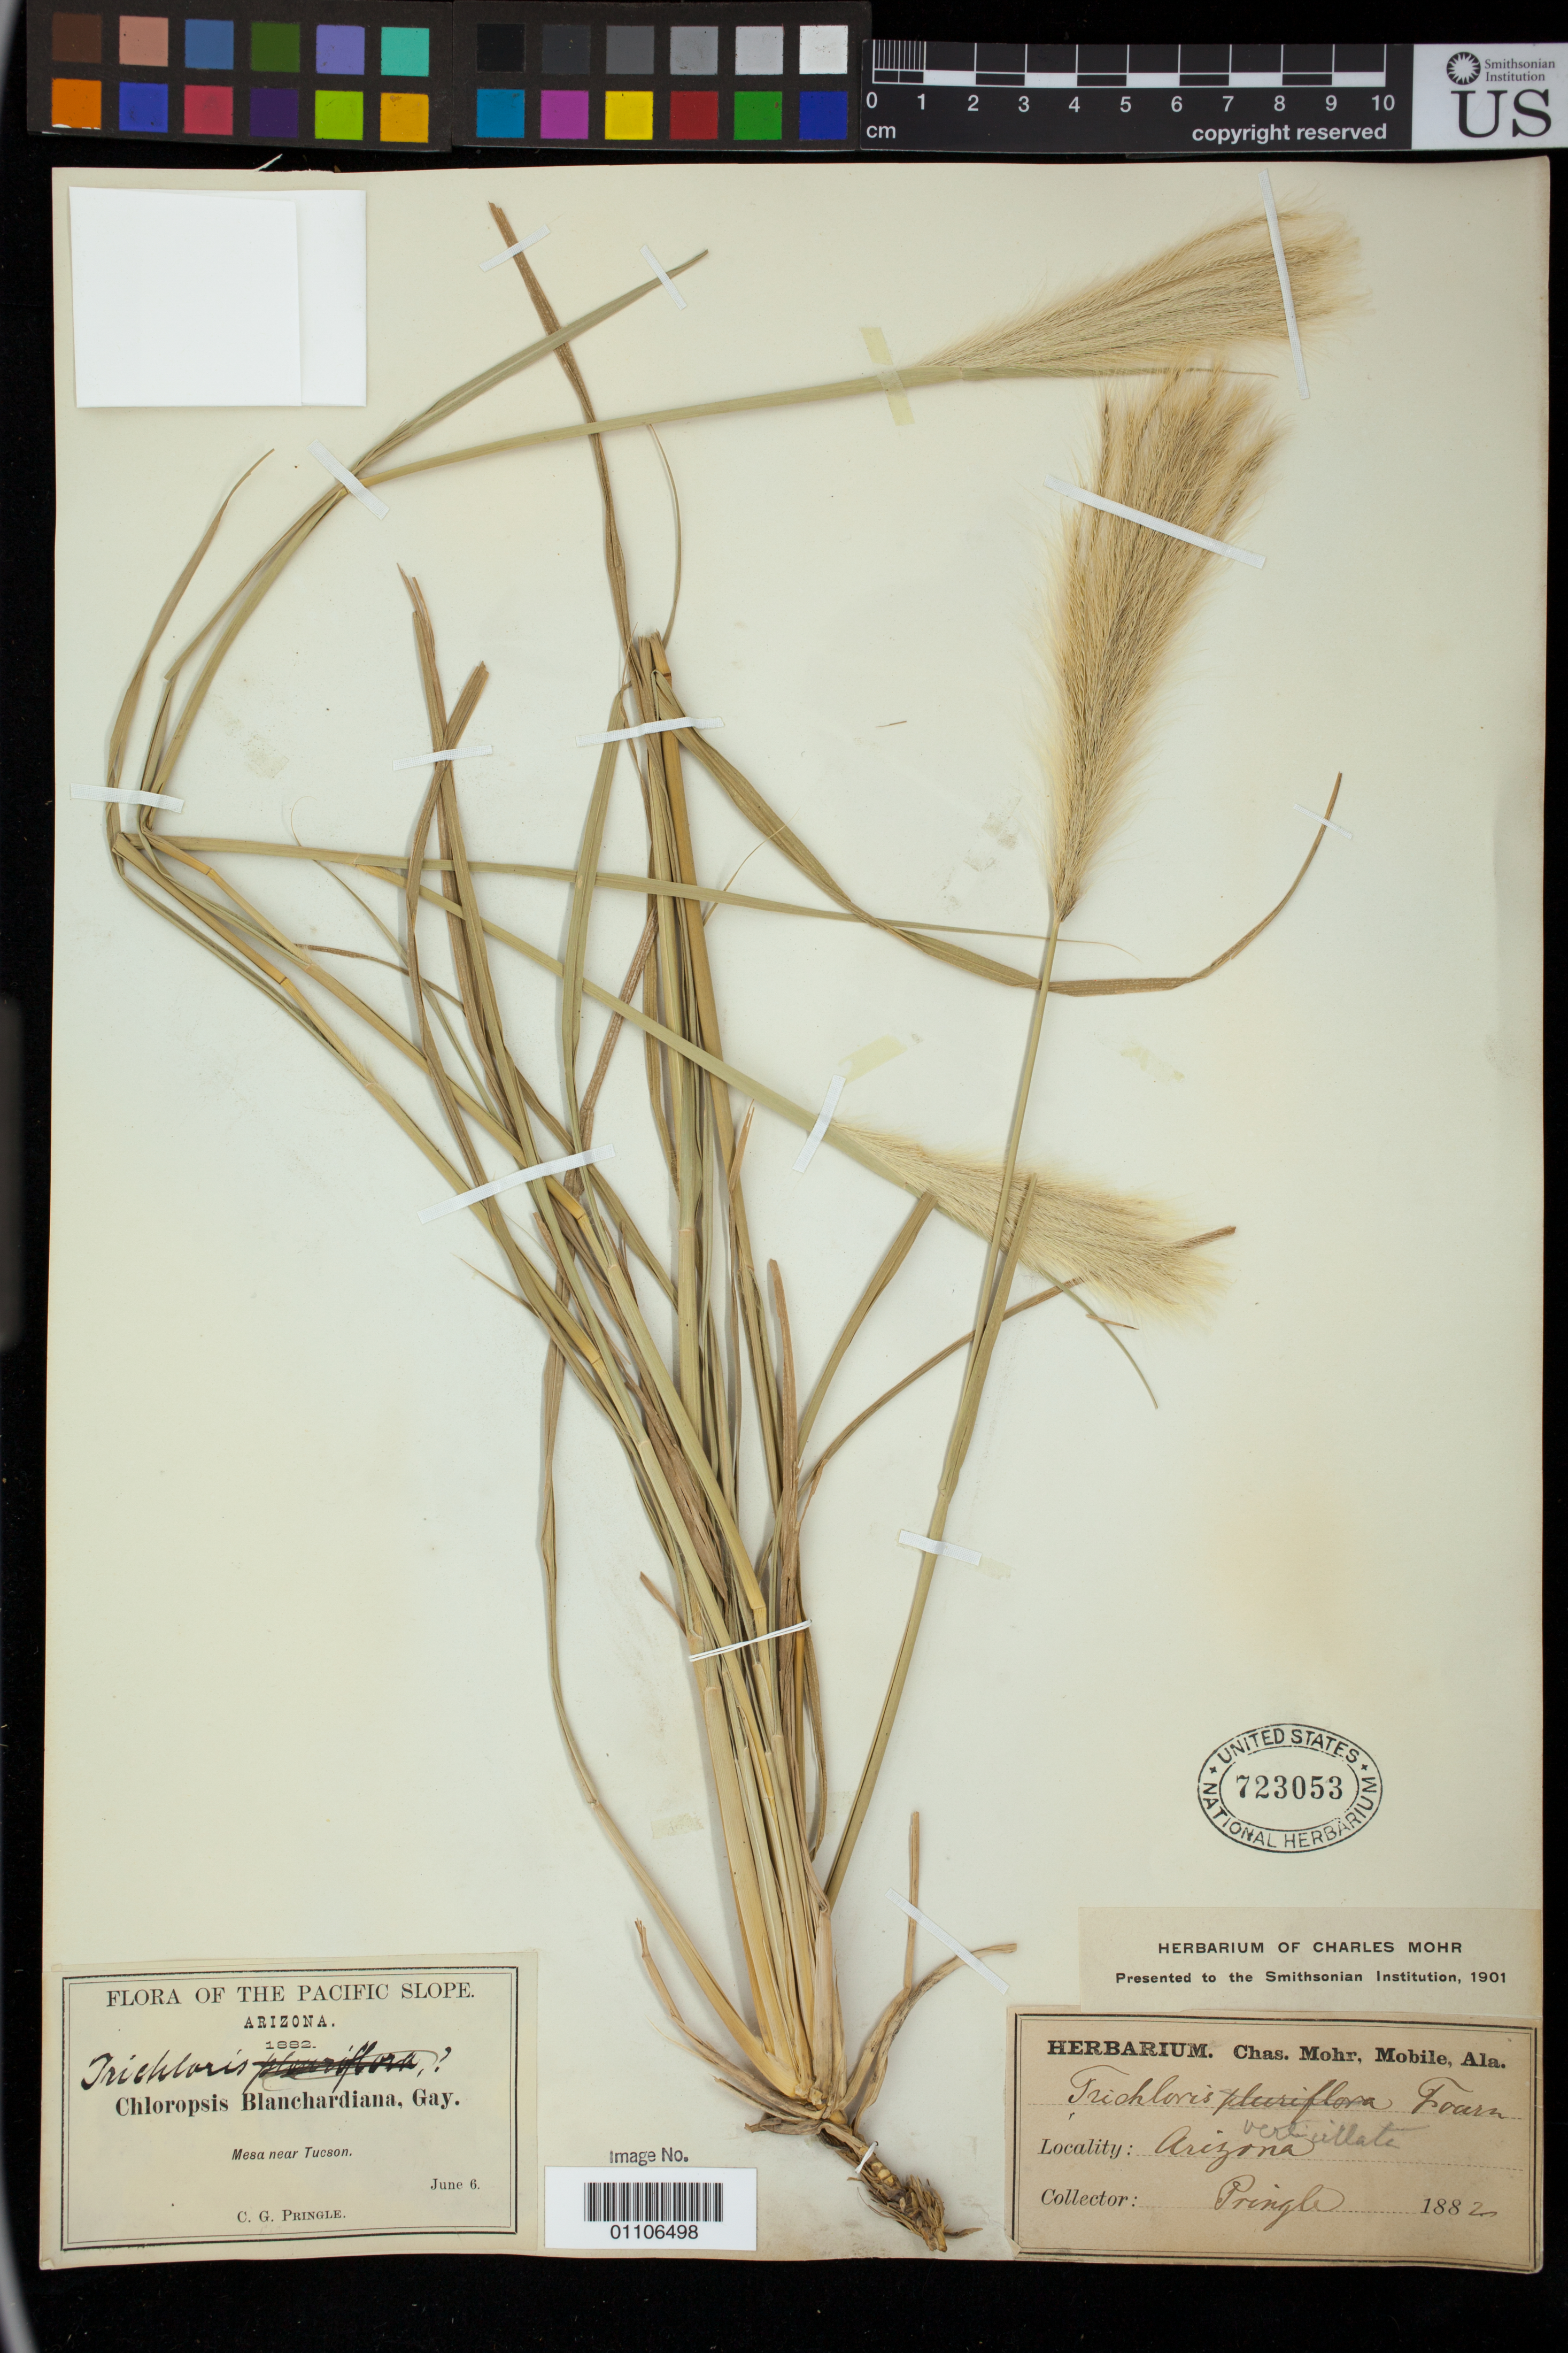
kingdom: Plantae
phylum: Tracheophyta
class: Liliopsida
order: Poales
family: Poaceae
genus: Trichloris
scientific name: Trichloris verticillata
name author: E. Fourn. ex Vasey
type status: Possible Syntype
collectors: C. G. Pringle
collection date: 1882-06-06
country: United States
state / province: Arizona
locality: Mesa near Tucson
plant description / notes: Protologue, "Texas, Arizona to Mexico".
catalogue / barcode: US 723053